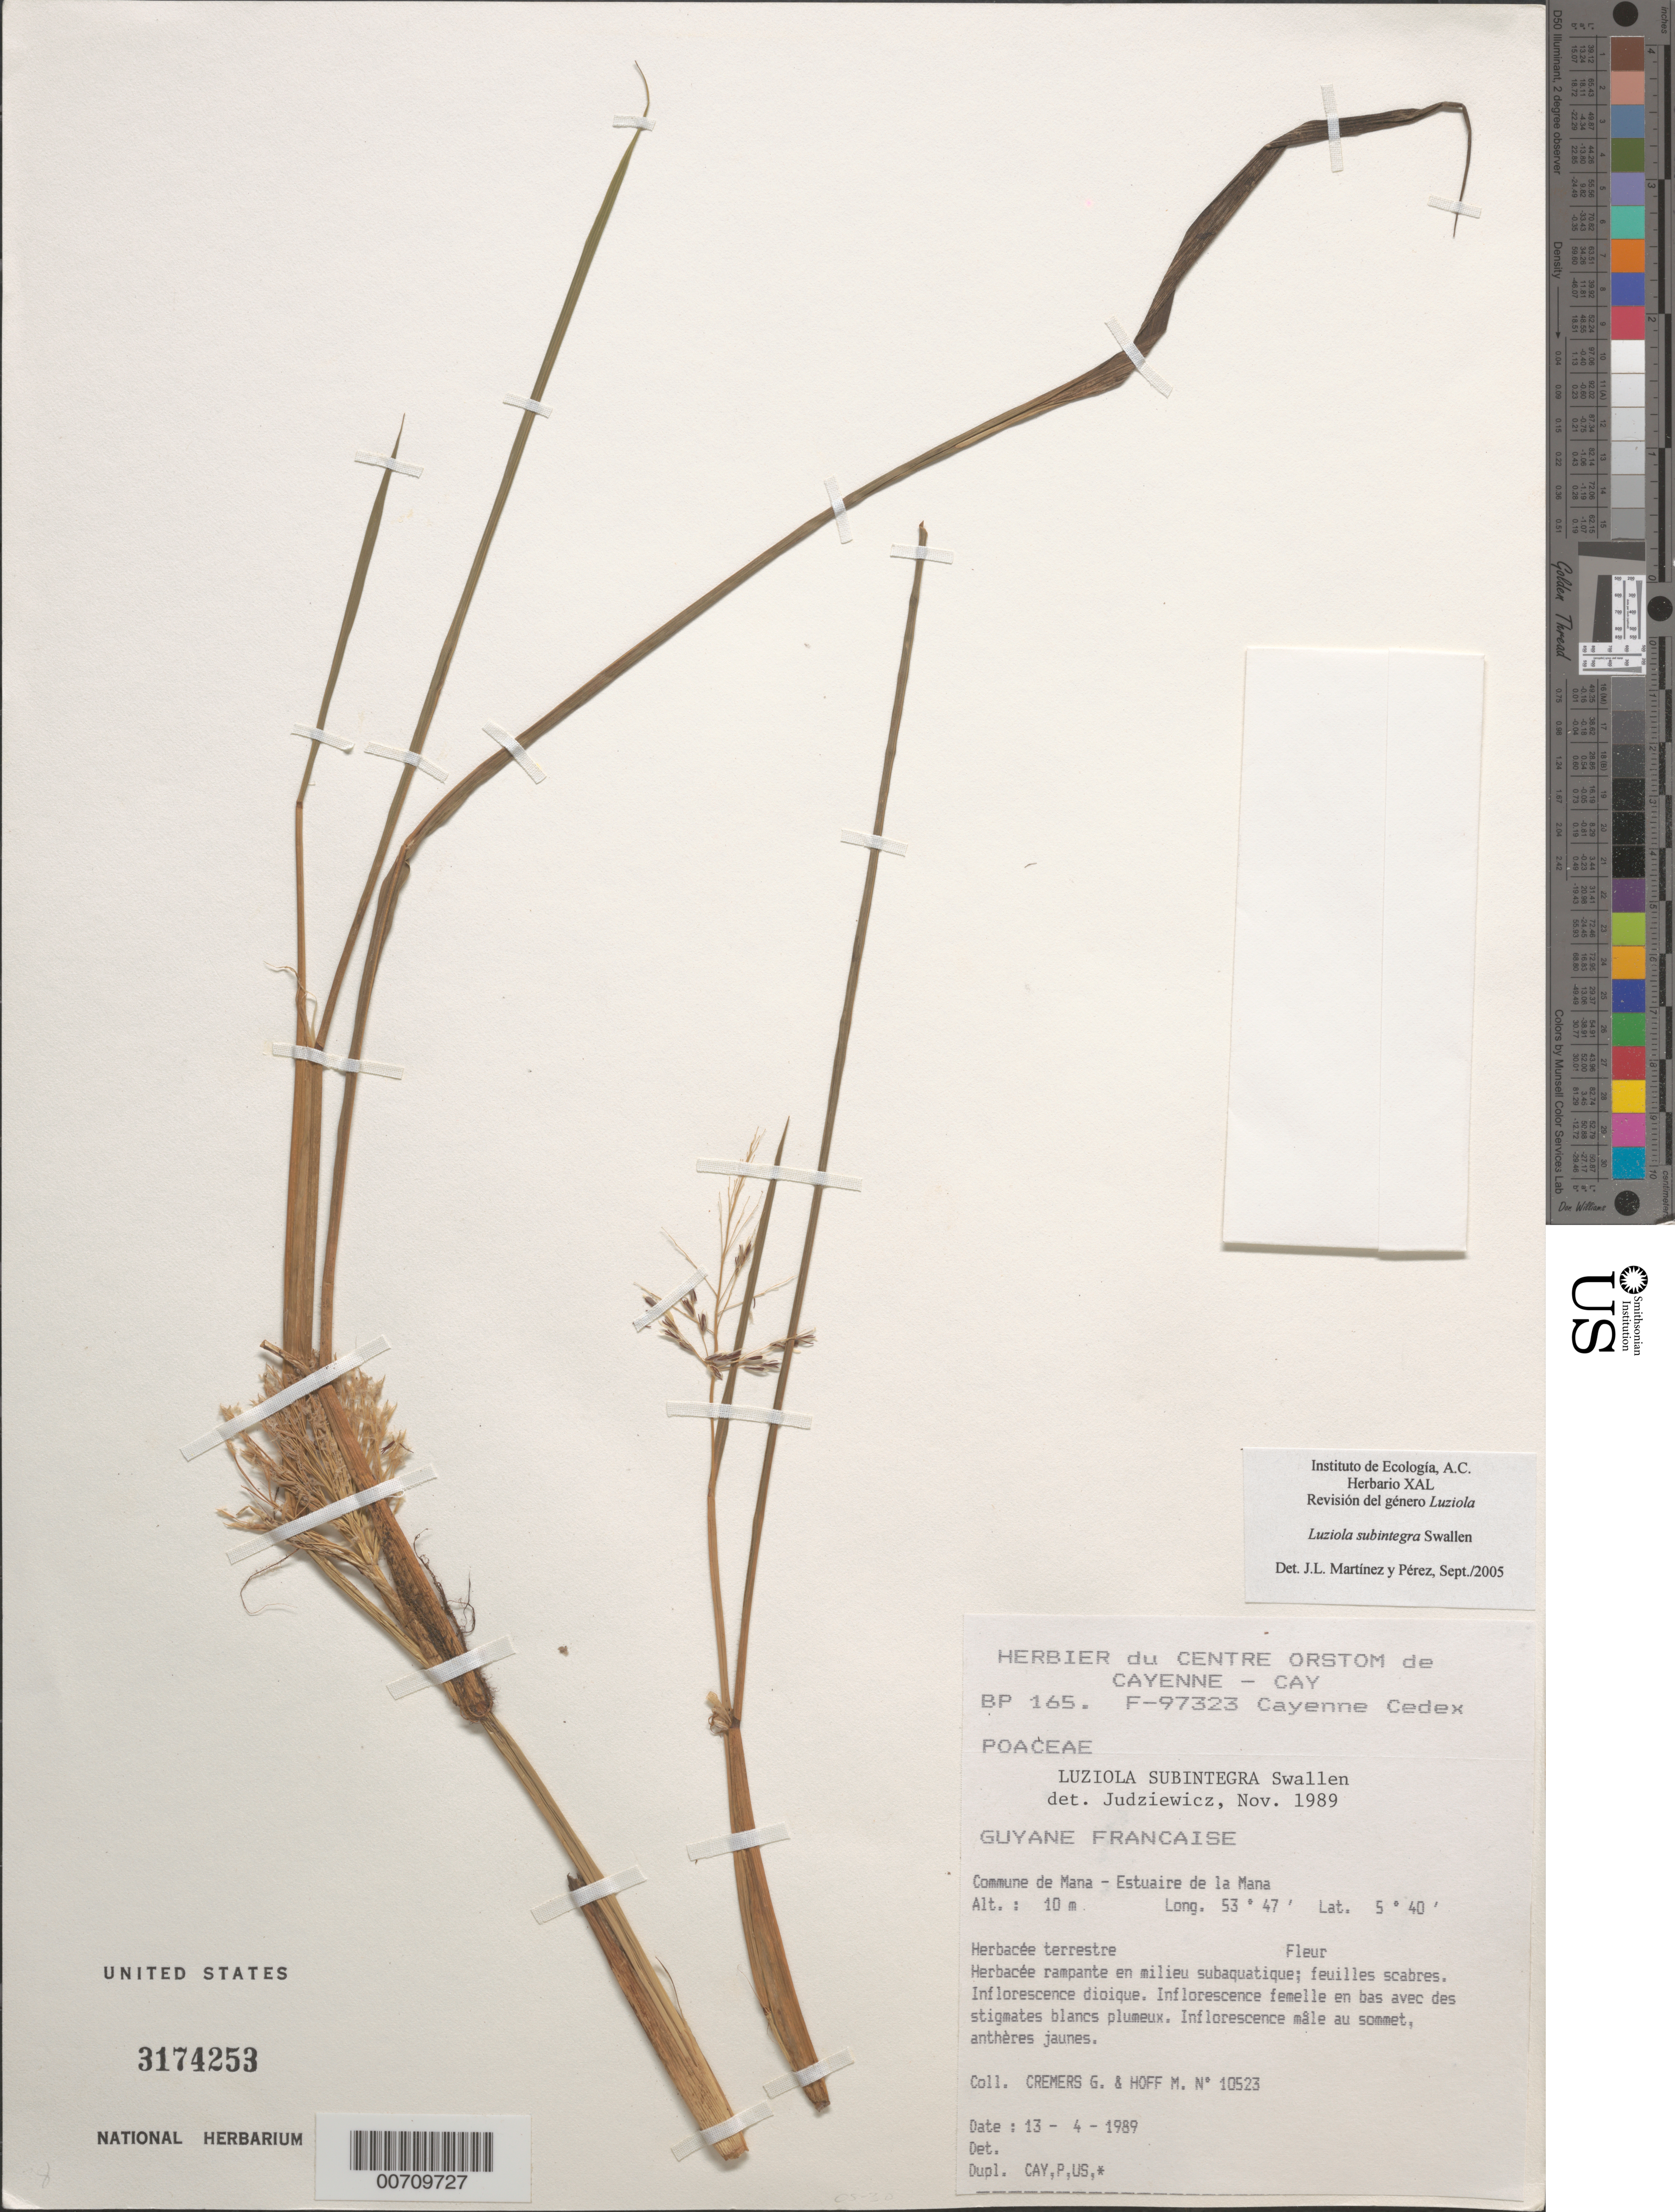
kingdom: Plantae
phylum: Tracheophyta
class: Liliopsida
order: Poales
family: Poaceae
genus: Luziola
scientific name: Luziola subintegra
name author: Swallen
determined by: Judziewicz, E. J.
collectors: G. Cremers & M. Hoff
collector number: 10523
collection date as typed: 13-Apr-89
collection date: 1989-04-13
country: French Guiana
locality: Commune de Mana, Estuaire de la Mana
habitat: Estuaire de la Mana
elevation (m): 10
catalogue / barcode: US 3174253